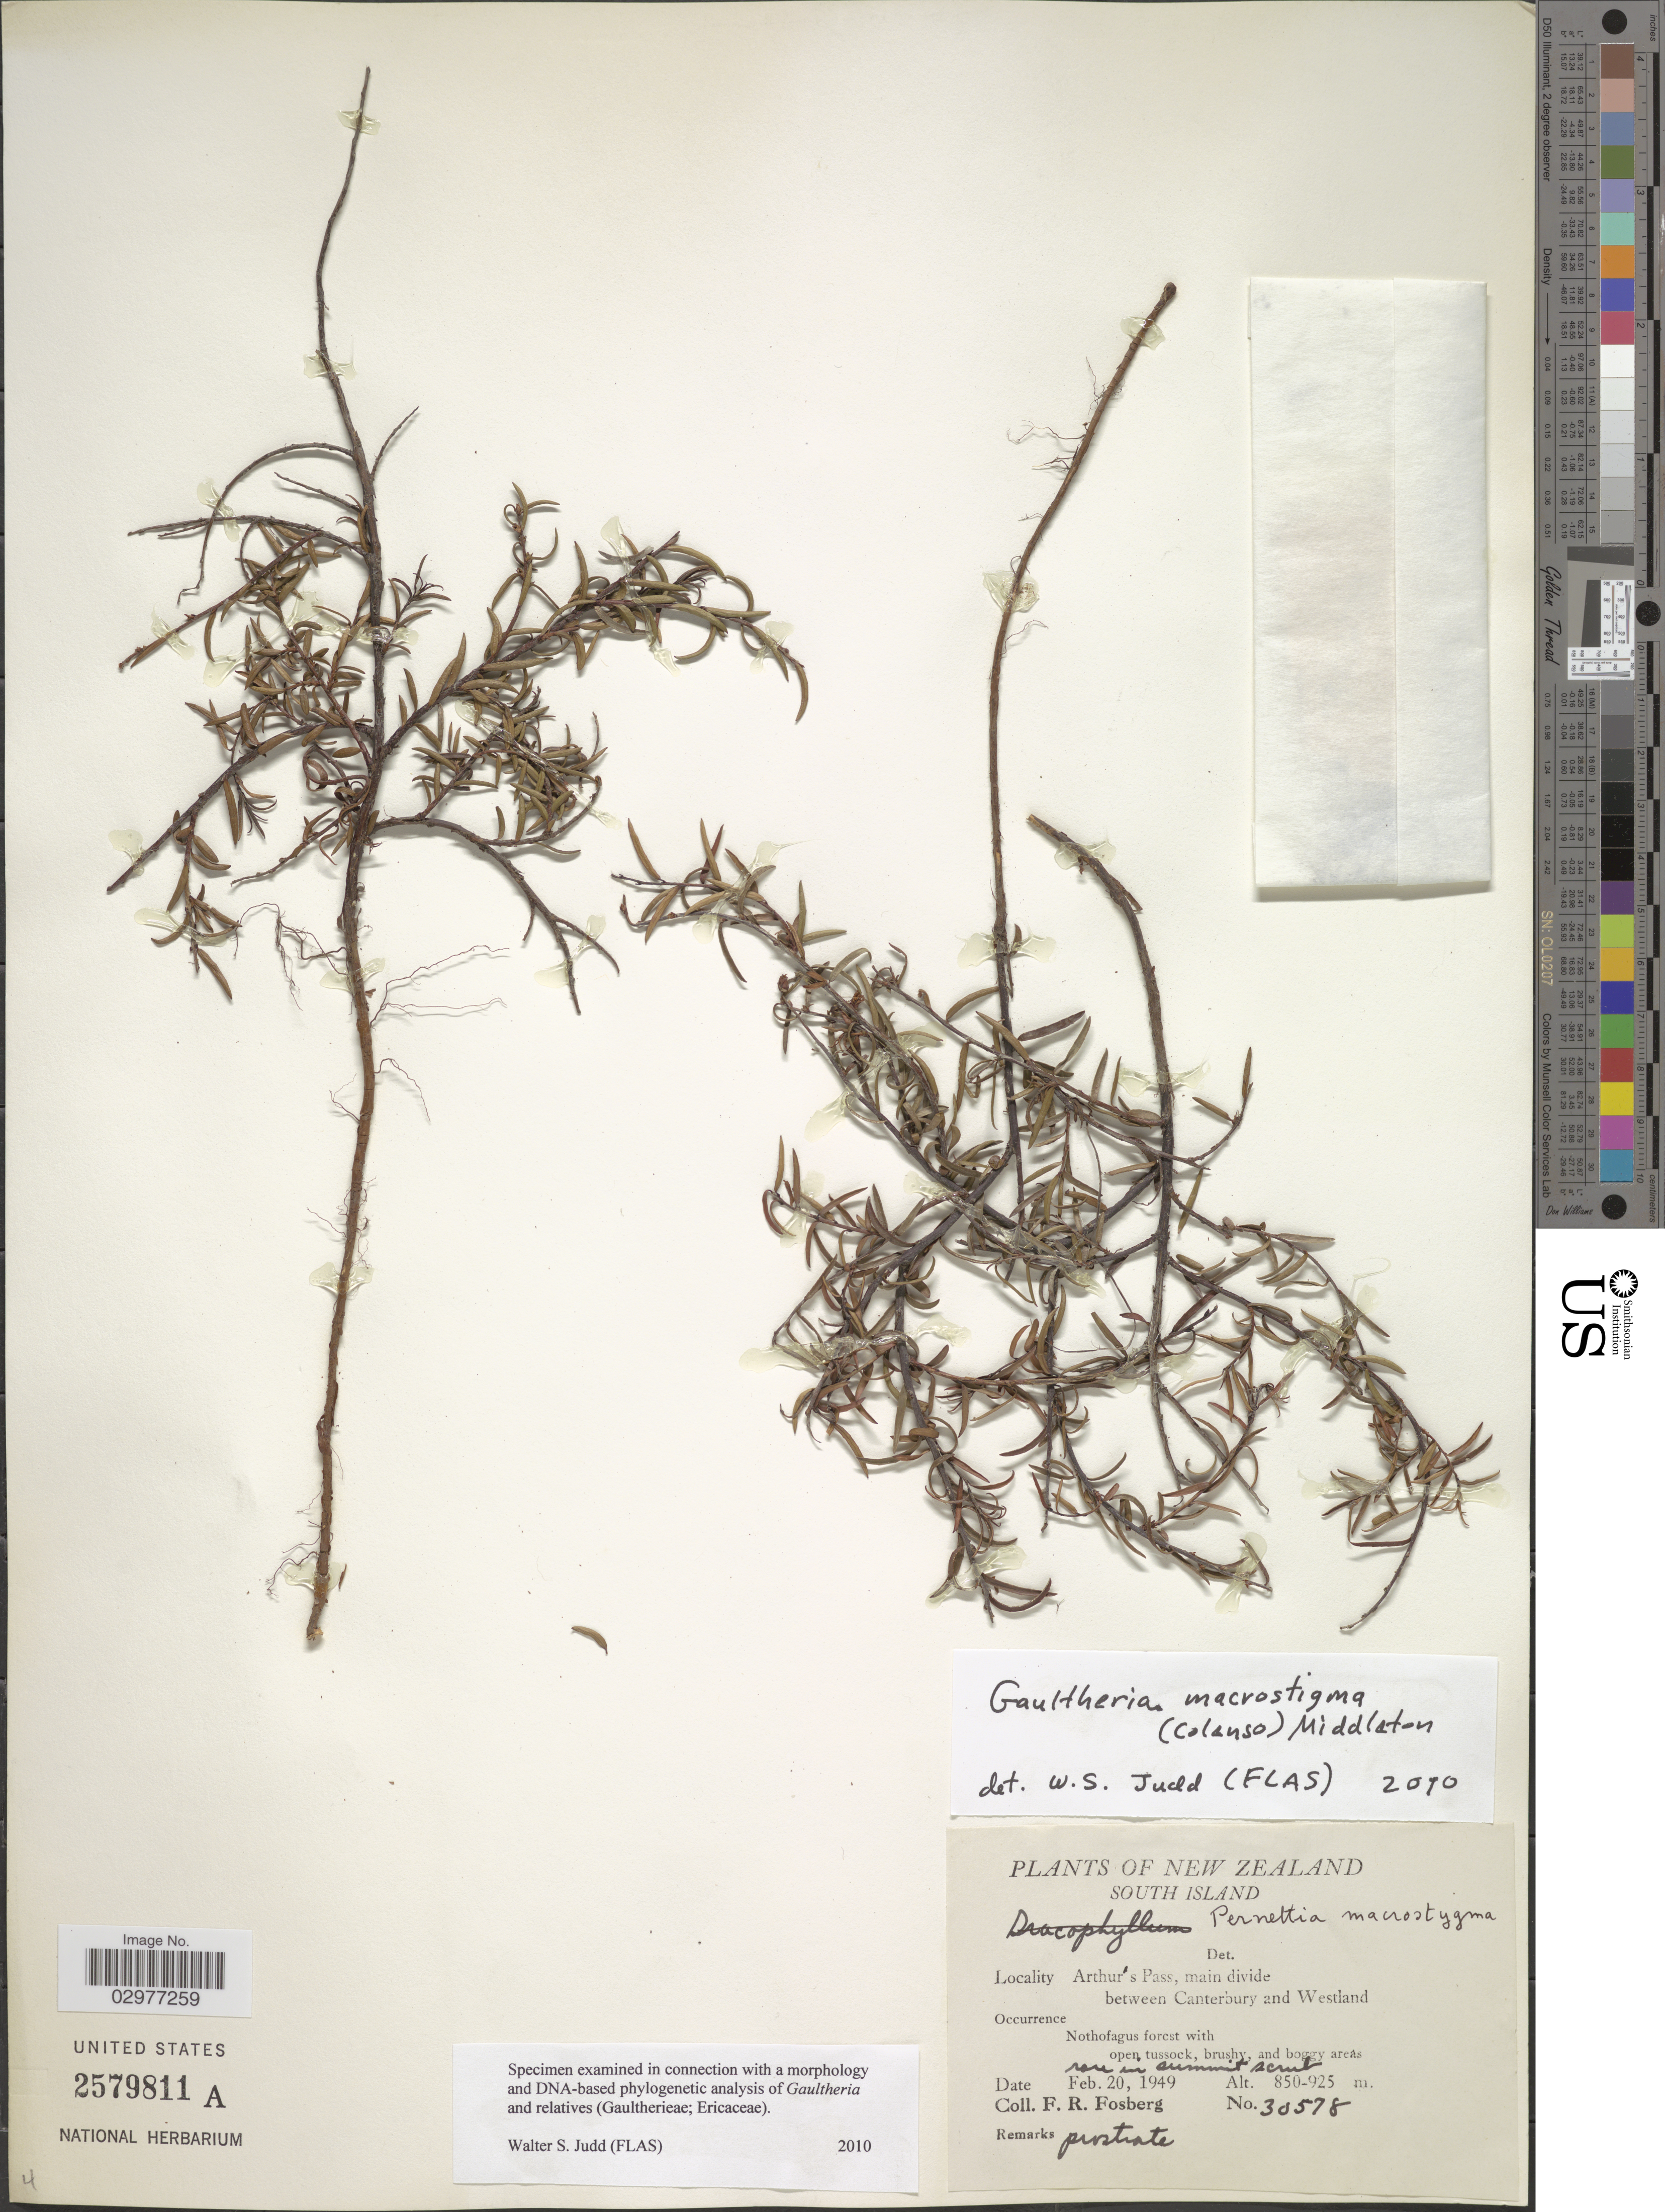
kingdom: Plantae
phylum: Tracheophyta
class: Magnoliopsida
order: Ericales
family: Ericaceae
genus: Gaultheria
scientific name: Gaultheria macrostigma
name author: (Colenso) D.J. Middleton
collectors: F. R. Fosberg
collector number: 30578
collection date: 1949-02-20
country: New Zealand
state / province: Canterbury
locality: South Island. Arthur's Pass, main divide between Canterbury and Westland.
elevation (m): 850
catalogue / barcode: US 2579811A